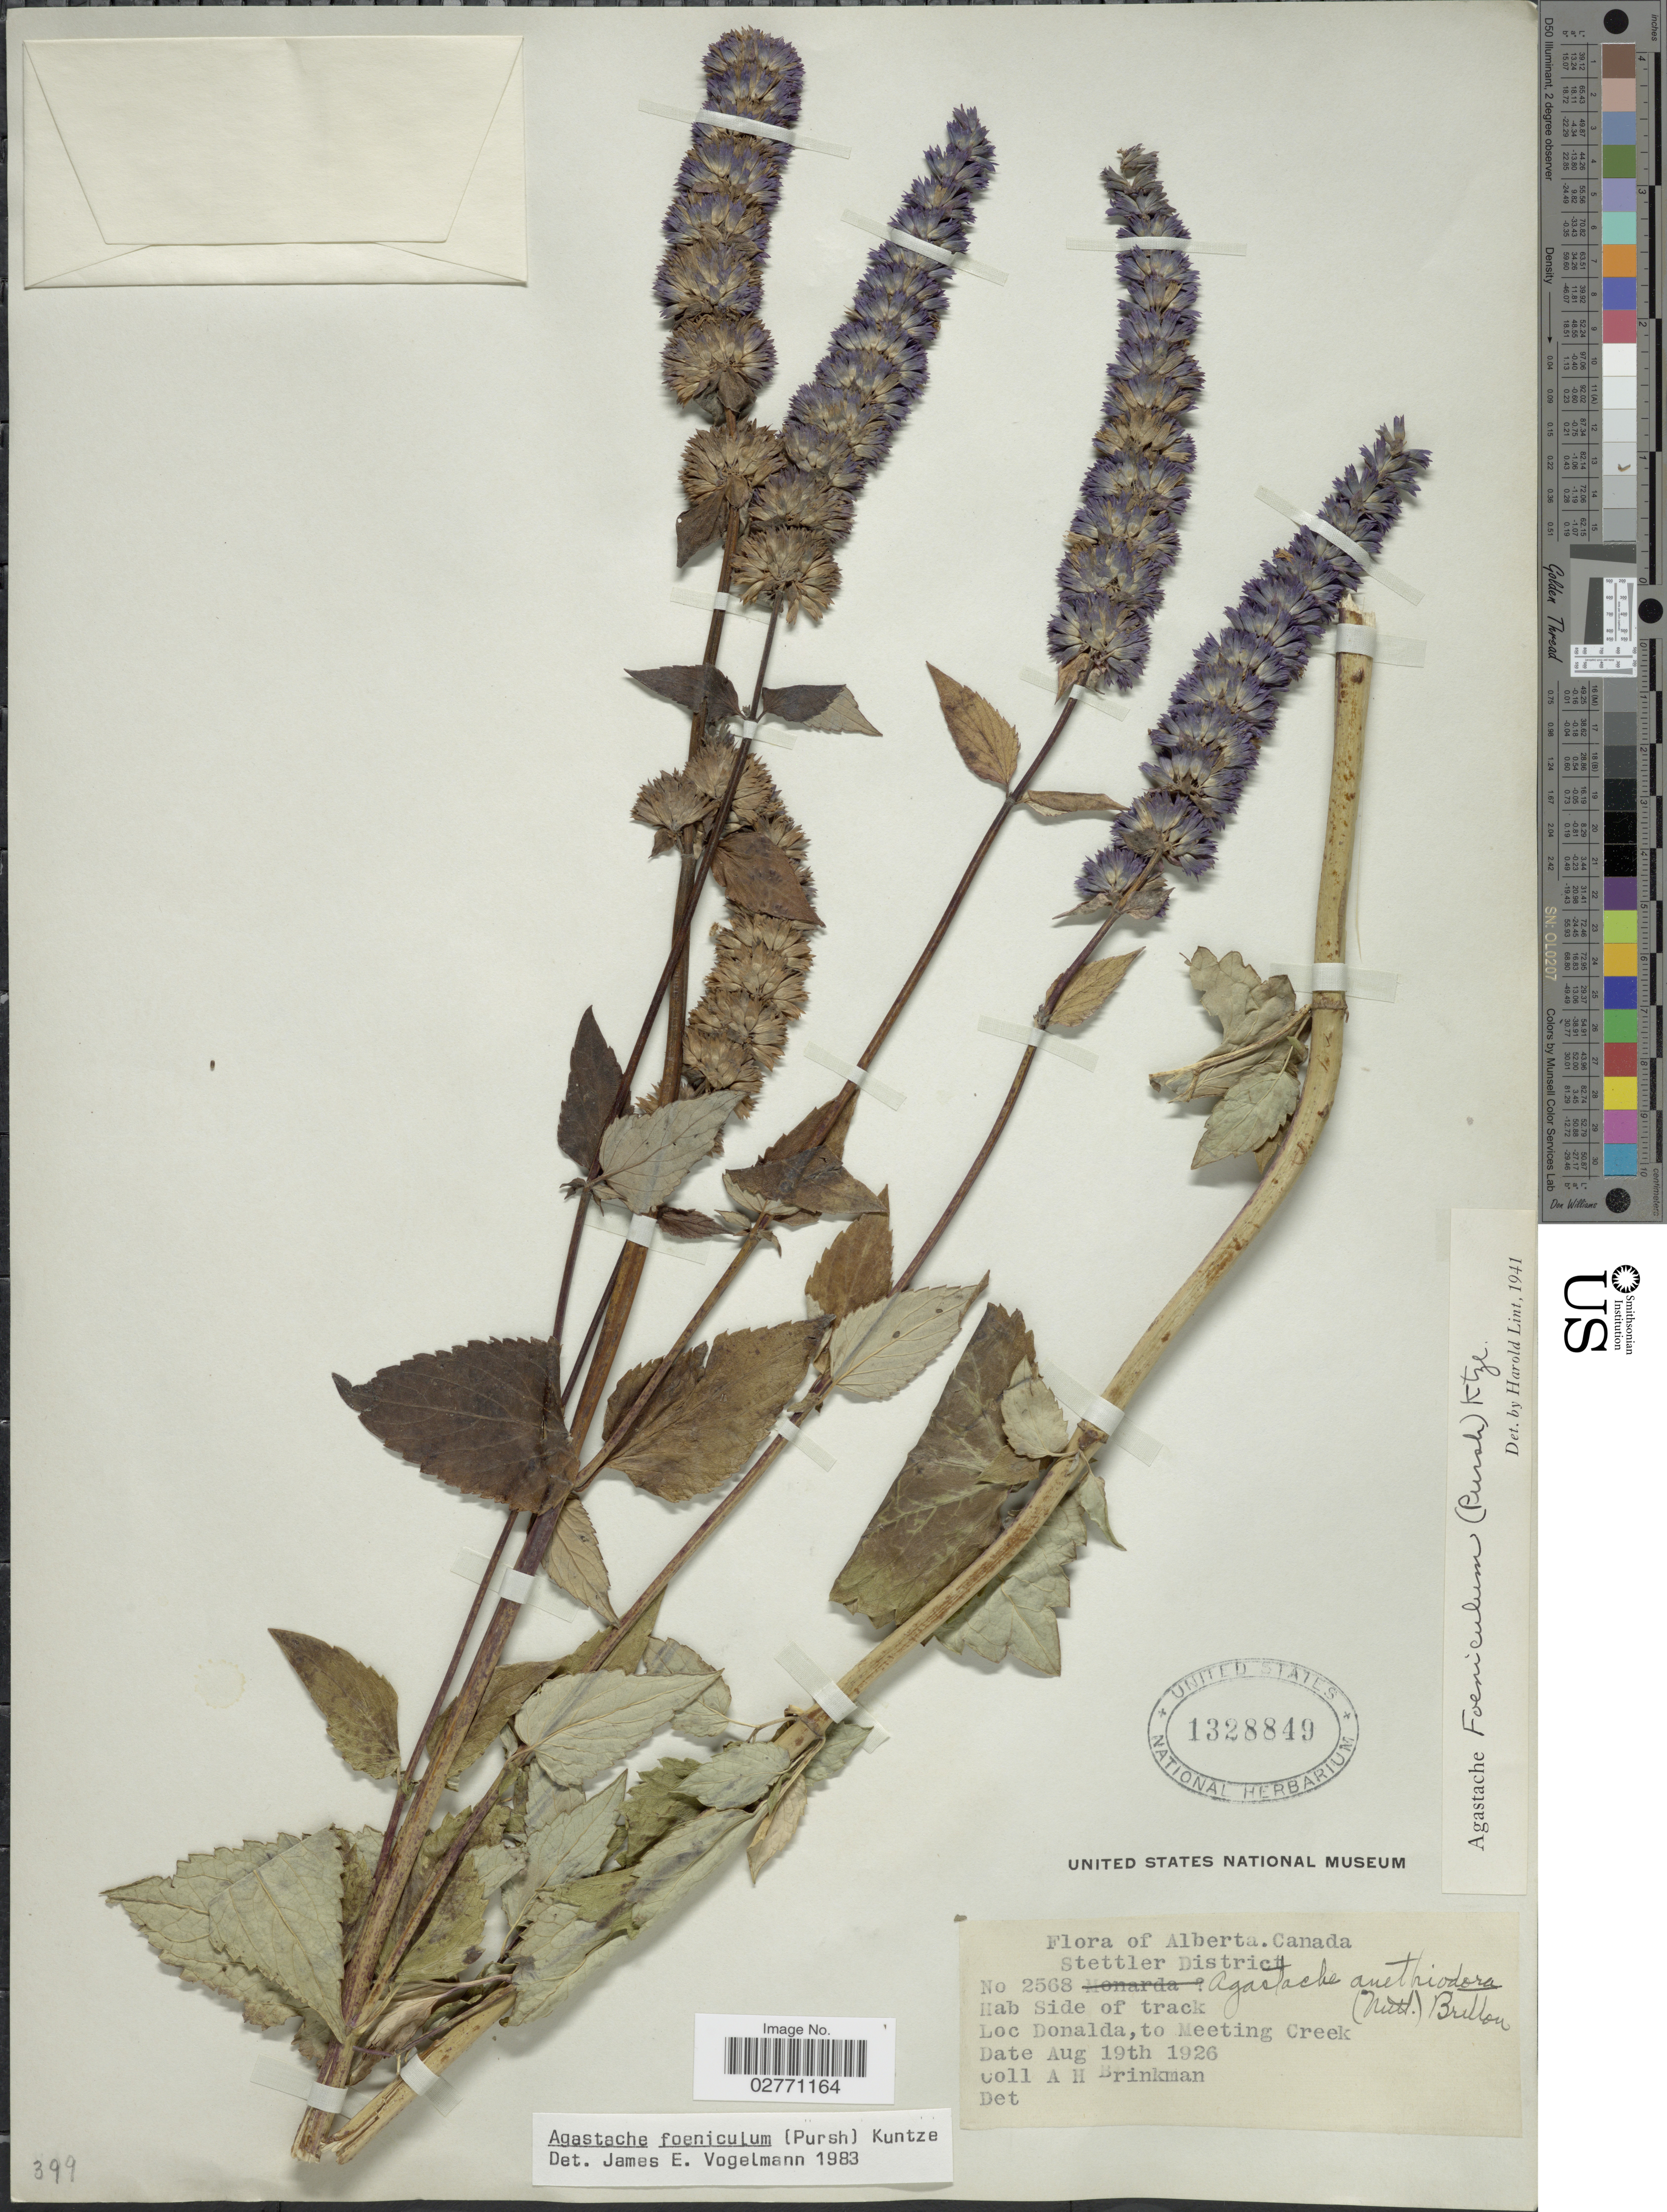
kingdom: Plantae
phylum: Tracheophyta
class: Magnoliopsida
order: Lamiales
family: Lamiaceae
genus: Agastache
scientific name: Agastache foeniculum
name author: (Pursh) Kuntze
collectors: A. Brinkman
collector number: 2568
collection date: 1926-08-19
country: Canada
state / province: Alberta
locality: Stettler District. Donalda, to Meeting Creek.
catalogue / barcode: US 1328849